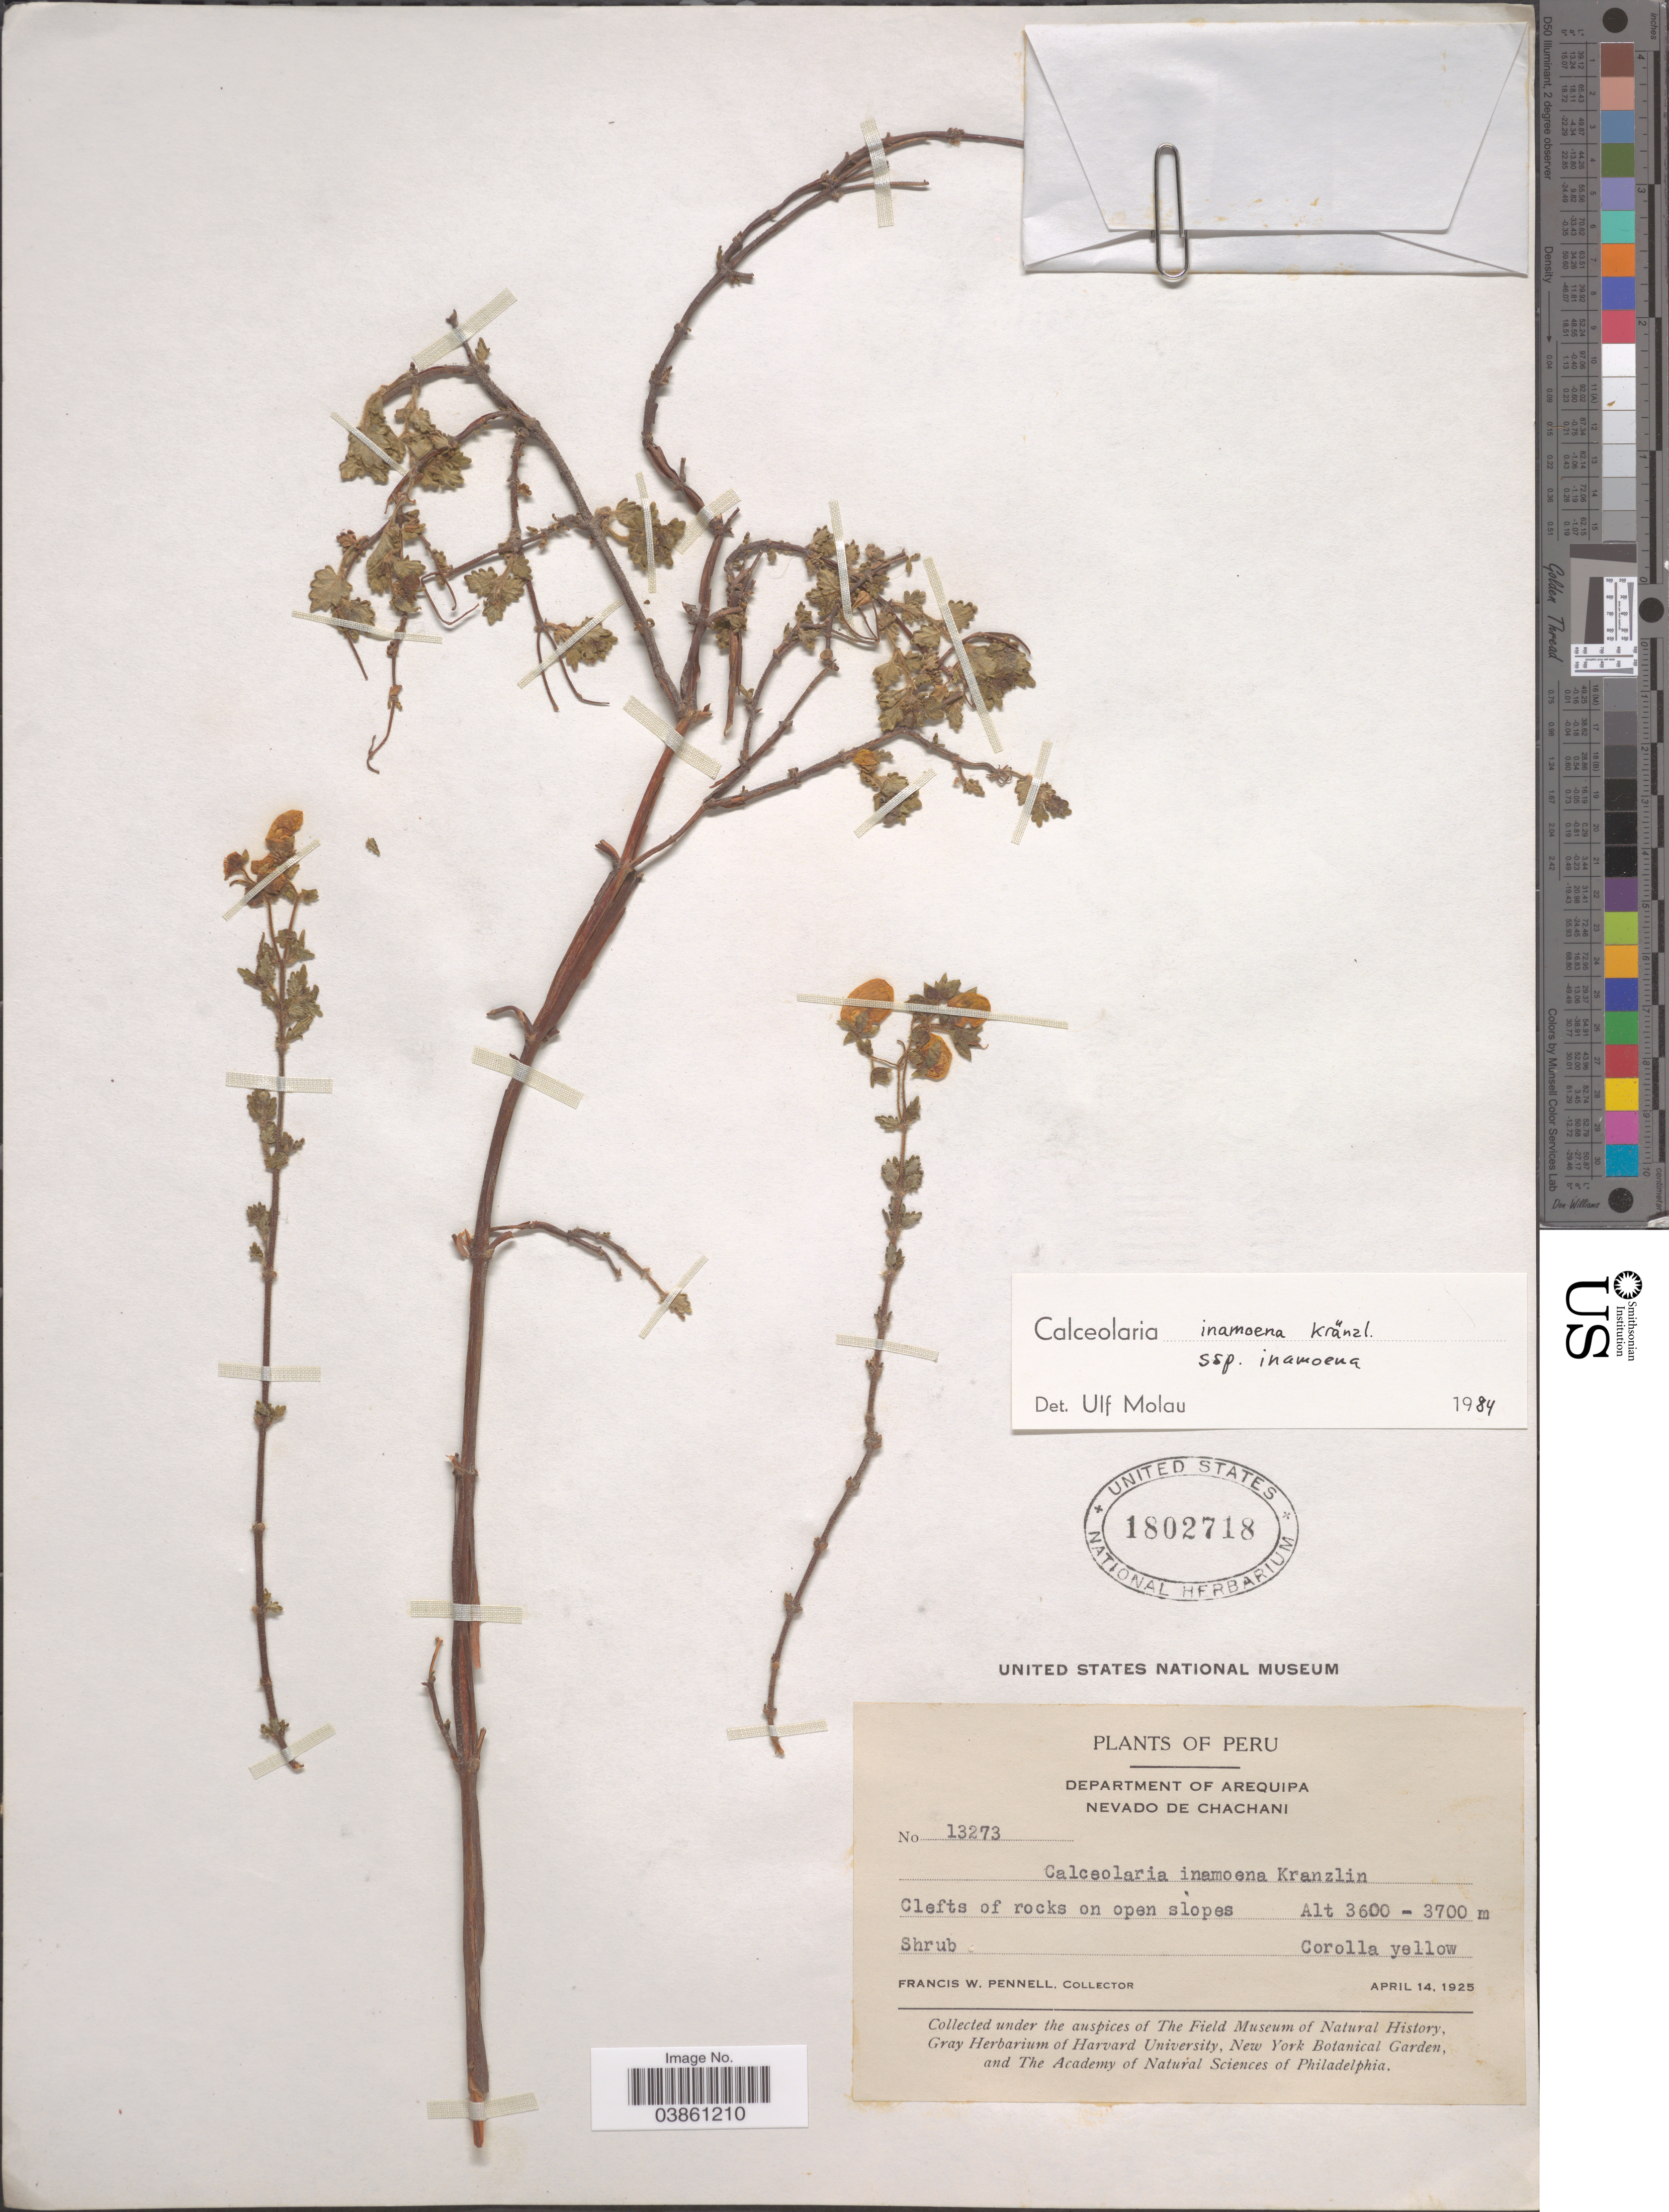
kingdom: Plantae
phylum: Tracheophyta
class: Magnoliopsida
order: Lamiales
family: Calceolariaceae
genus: Calceolaria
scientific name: Calceolaria inamoena subsp. inamoena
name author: Kraenzl.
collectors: F. W. Pennell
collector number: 13273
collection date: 1925-04-14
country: Peru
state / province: Arequipa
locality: Department of Arequipa. Nevado de Chachani.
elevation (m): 3600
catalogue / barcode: US 1802718